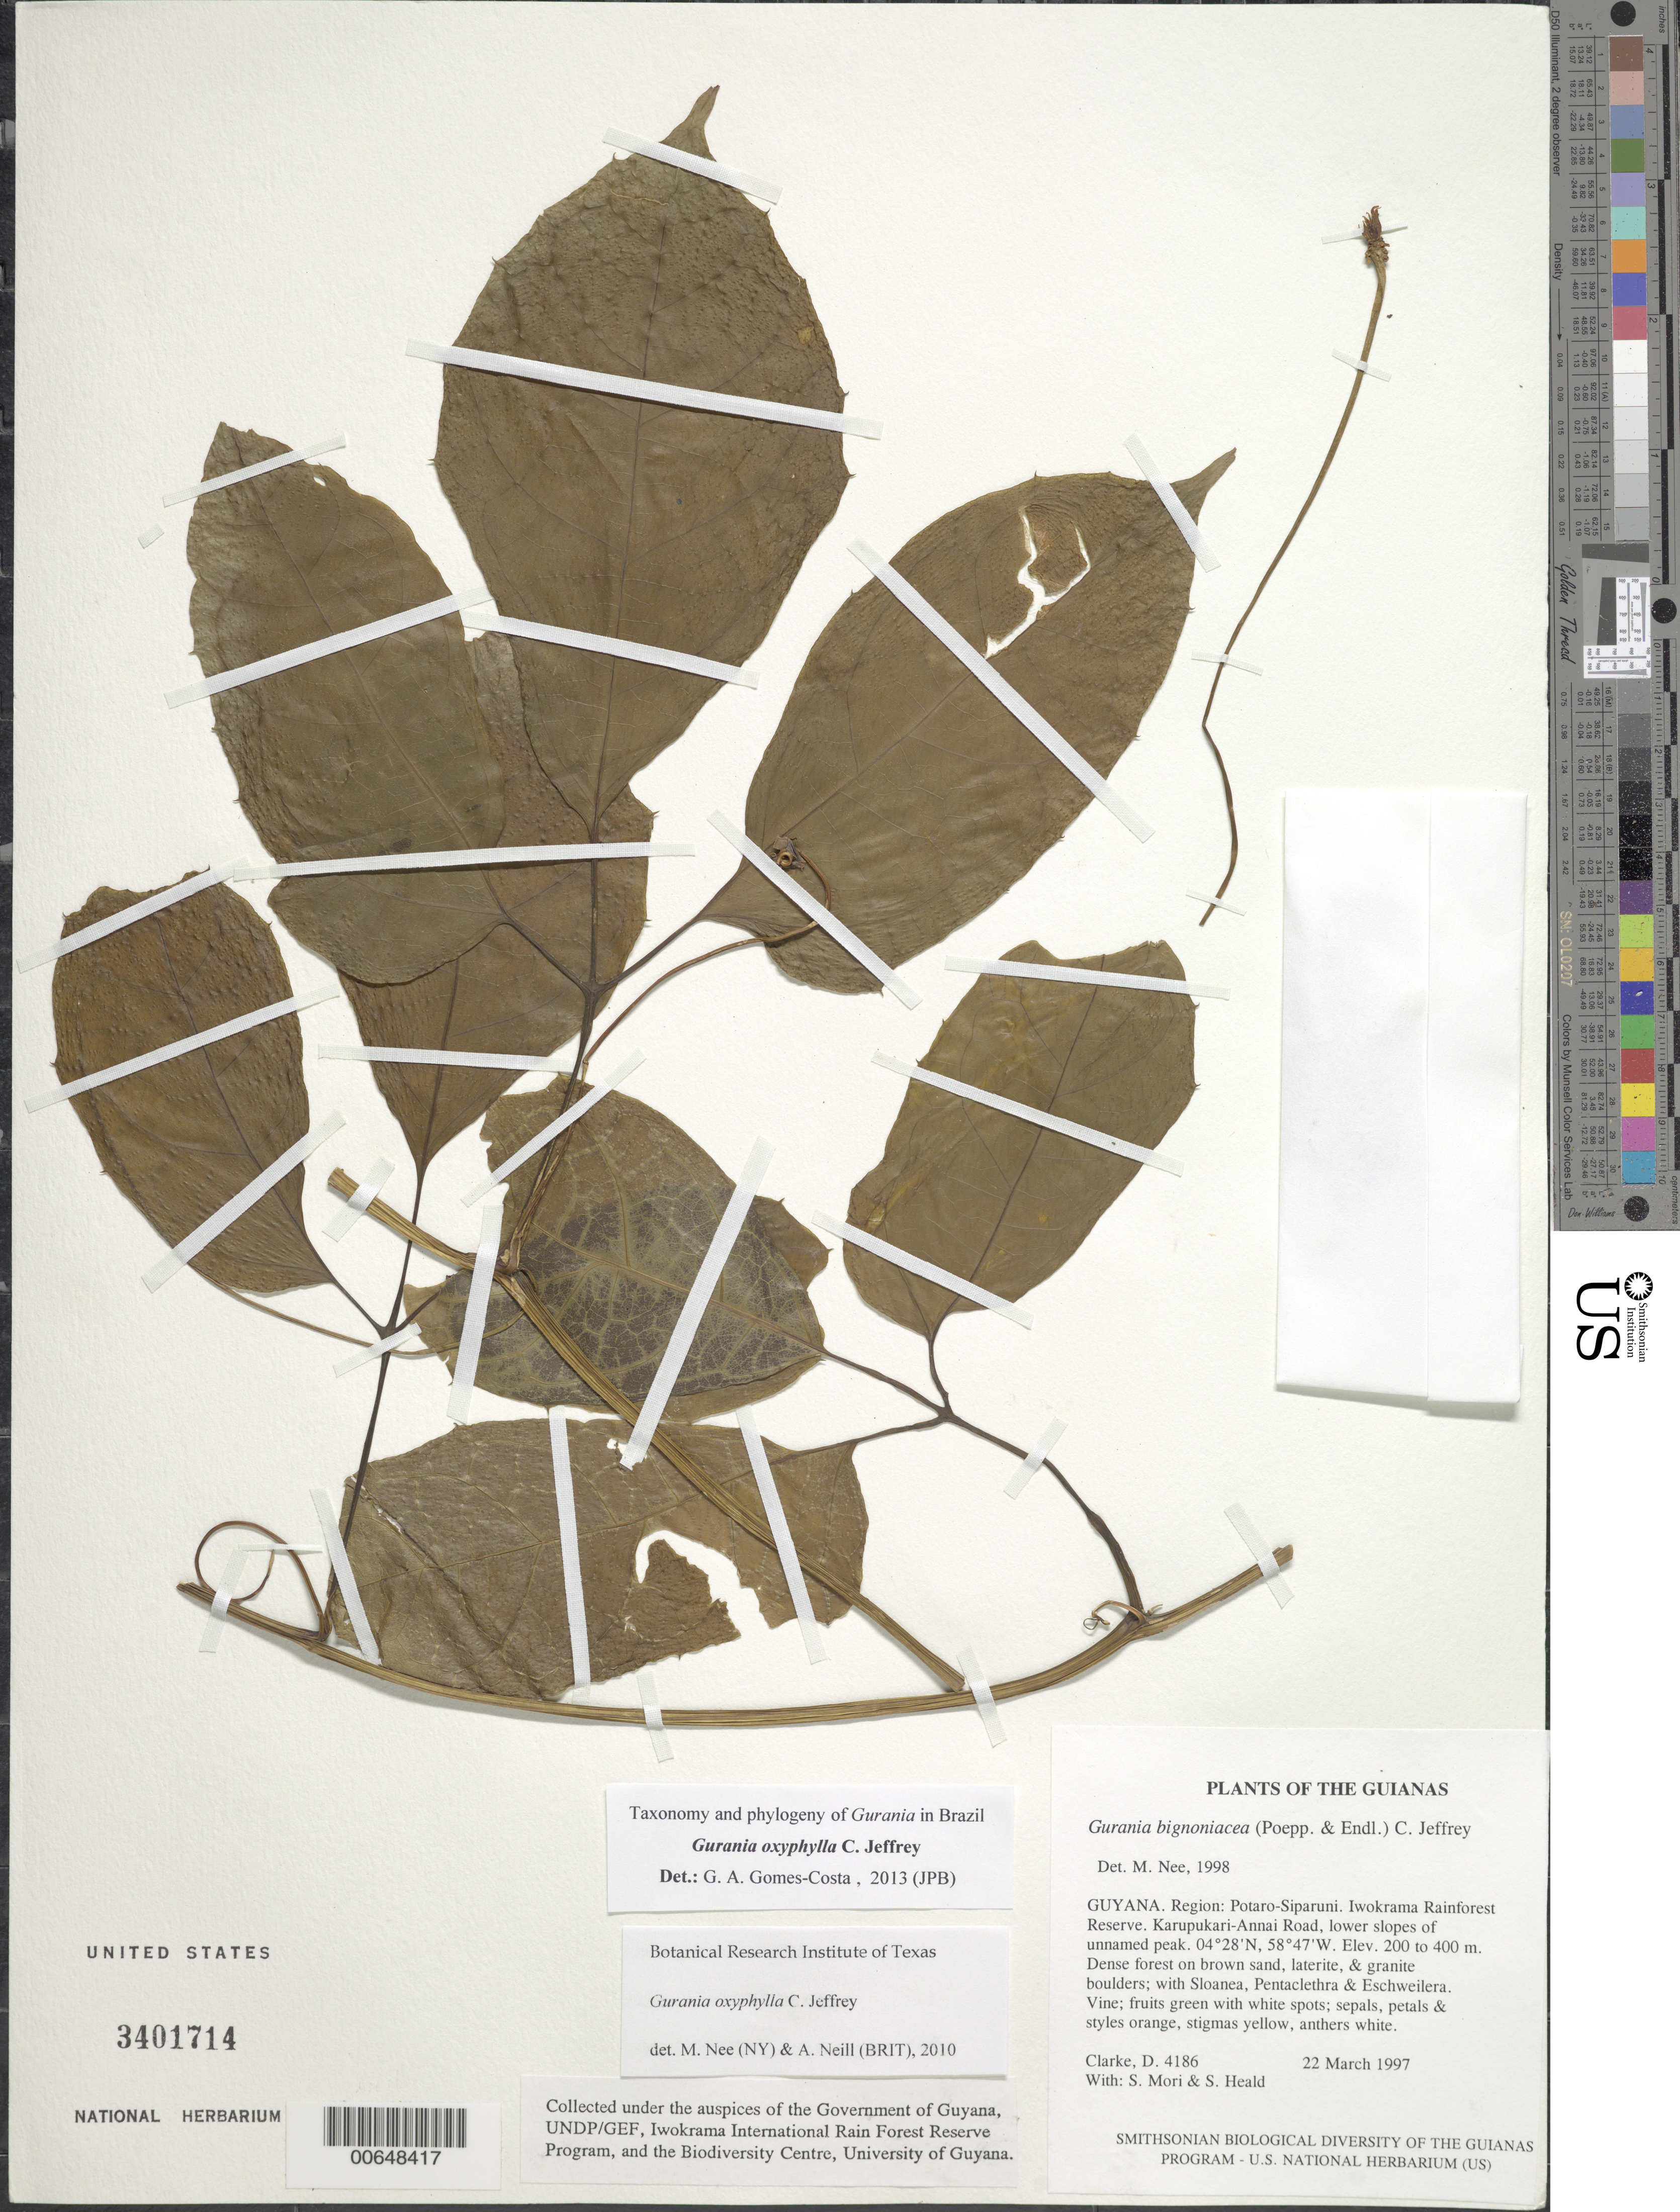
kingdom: Plantae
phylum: Tracheophyta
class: Magnoliopsida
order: Cucurbitales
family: Cucurbitaceae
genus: Gurania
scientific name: Gurania oxyphylla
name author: C. Jeffrey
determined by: Gomes-Costa, G. A.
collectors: H. D. Clarke, S. Mori & S. Heald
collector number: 4186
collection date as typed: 22 March 1997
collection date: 1997-03-22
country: Guyana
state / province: Potaro-Siparuni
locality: Iwokrama Rainforest Reserve. Karupukari-Annai Road, lower slopes of unnamed peak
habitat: Dense forest on brown sand, laterite, & granite boulders; with Sloanea, Pentaclethra & Eschweilera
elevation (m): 200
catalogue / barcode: US 3401714